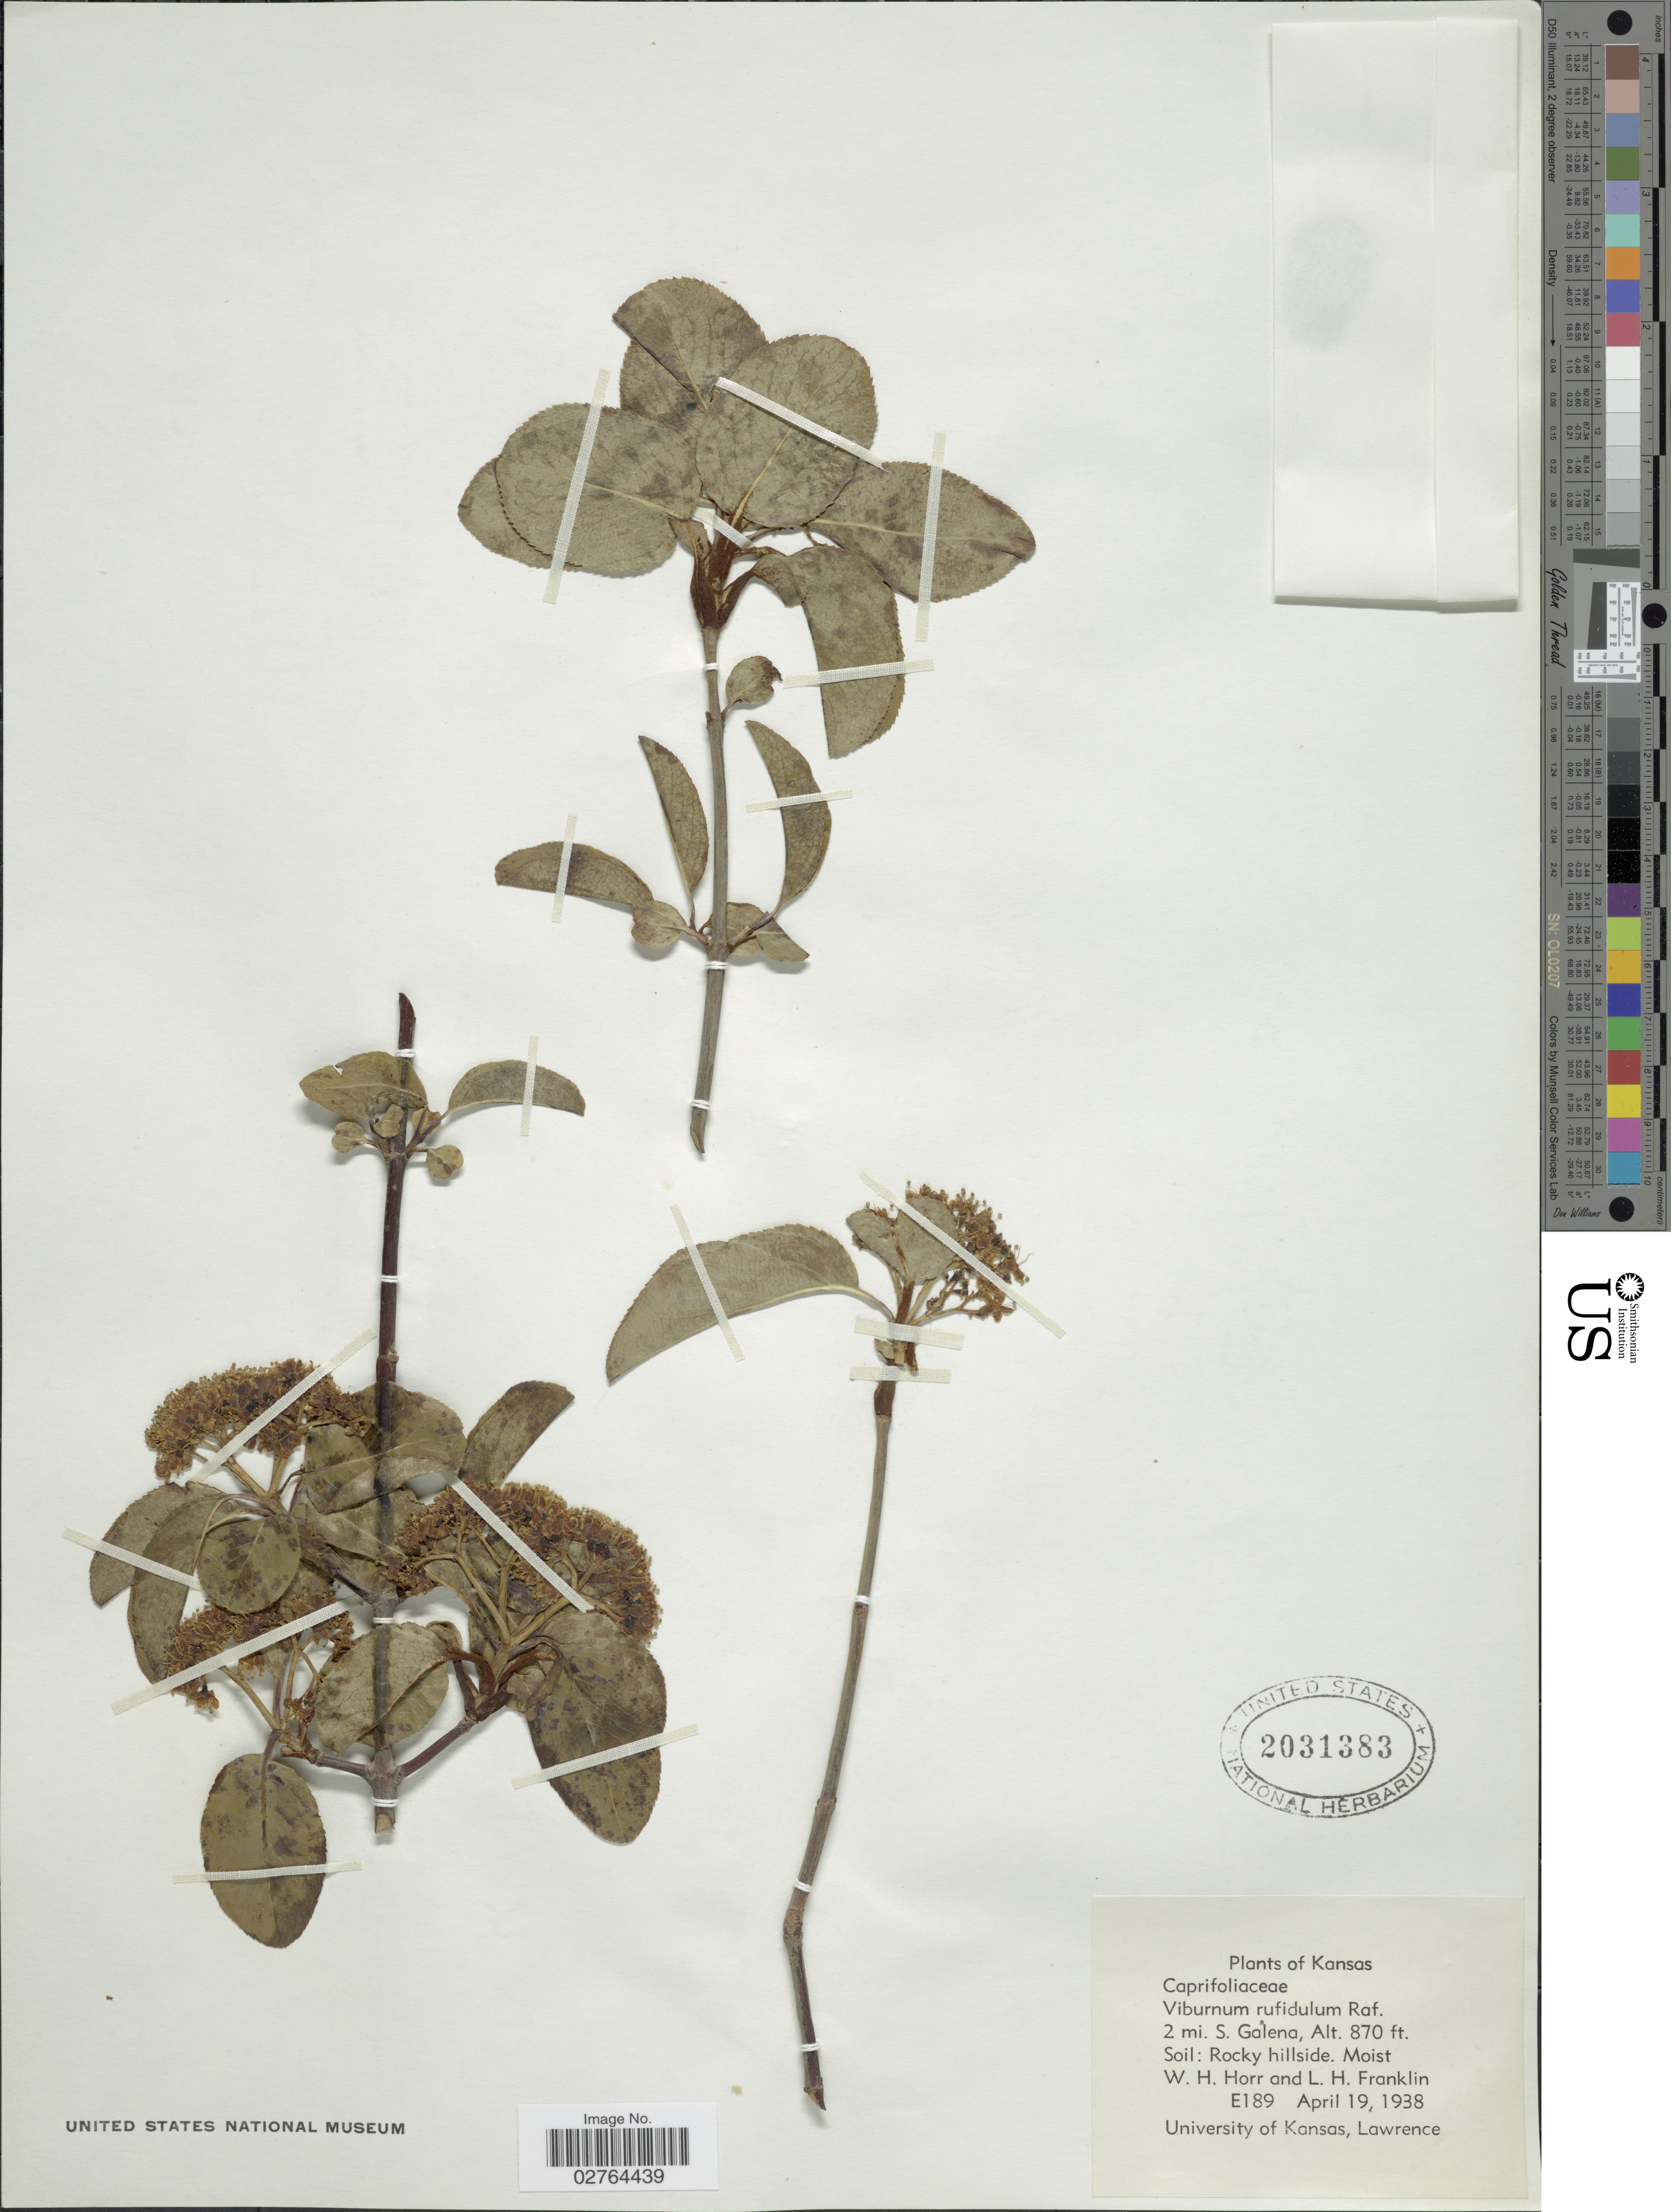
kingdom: Plantae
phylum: Tracheophyta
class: Magnoliopsida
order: Dipsacales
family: Viburnaceae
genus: Viburnum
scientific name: Viburnum rufidulum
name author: Raf.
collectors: W. H. Horr & L. H. Franklin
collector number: E189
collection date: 1938-04-19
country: United States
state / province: Kansas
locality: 2 mi. S. Galena.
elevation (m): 265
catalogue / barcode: US 2031383